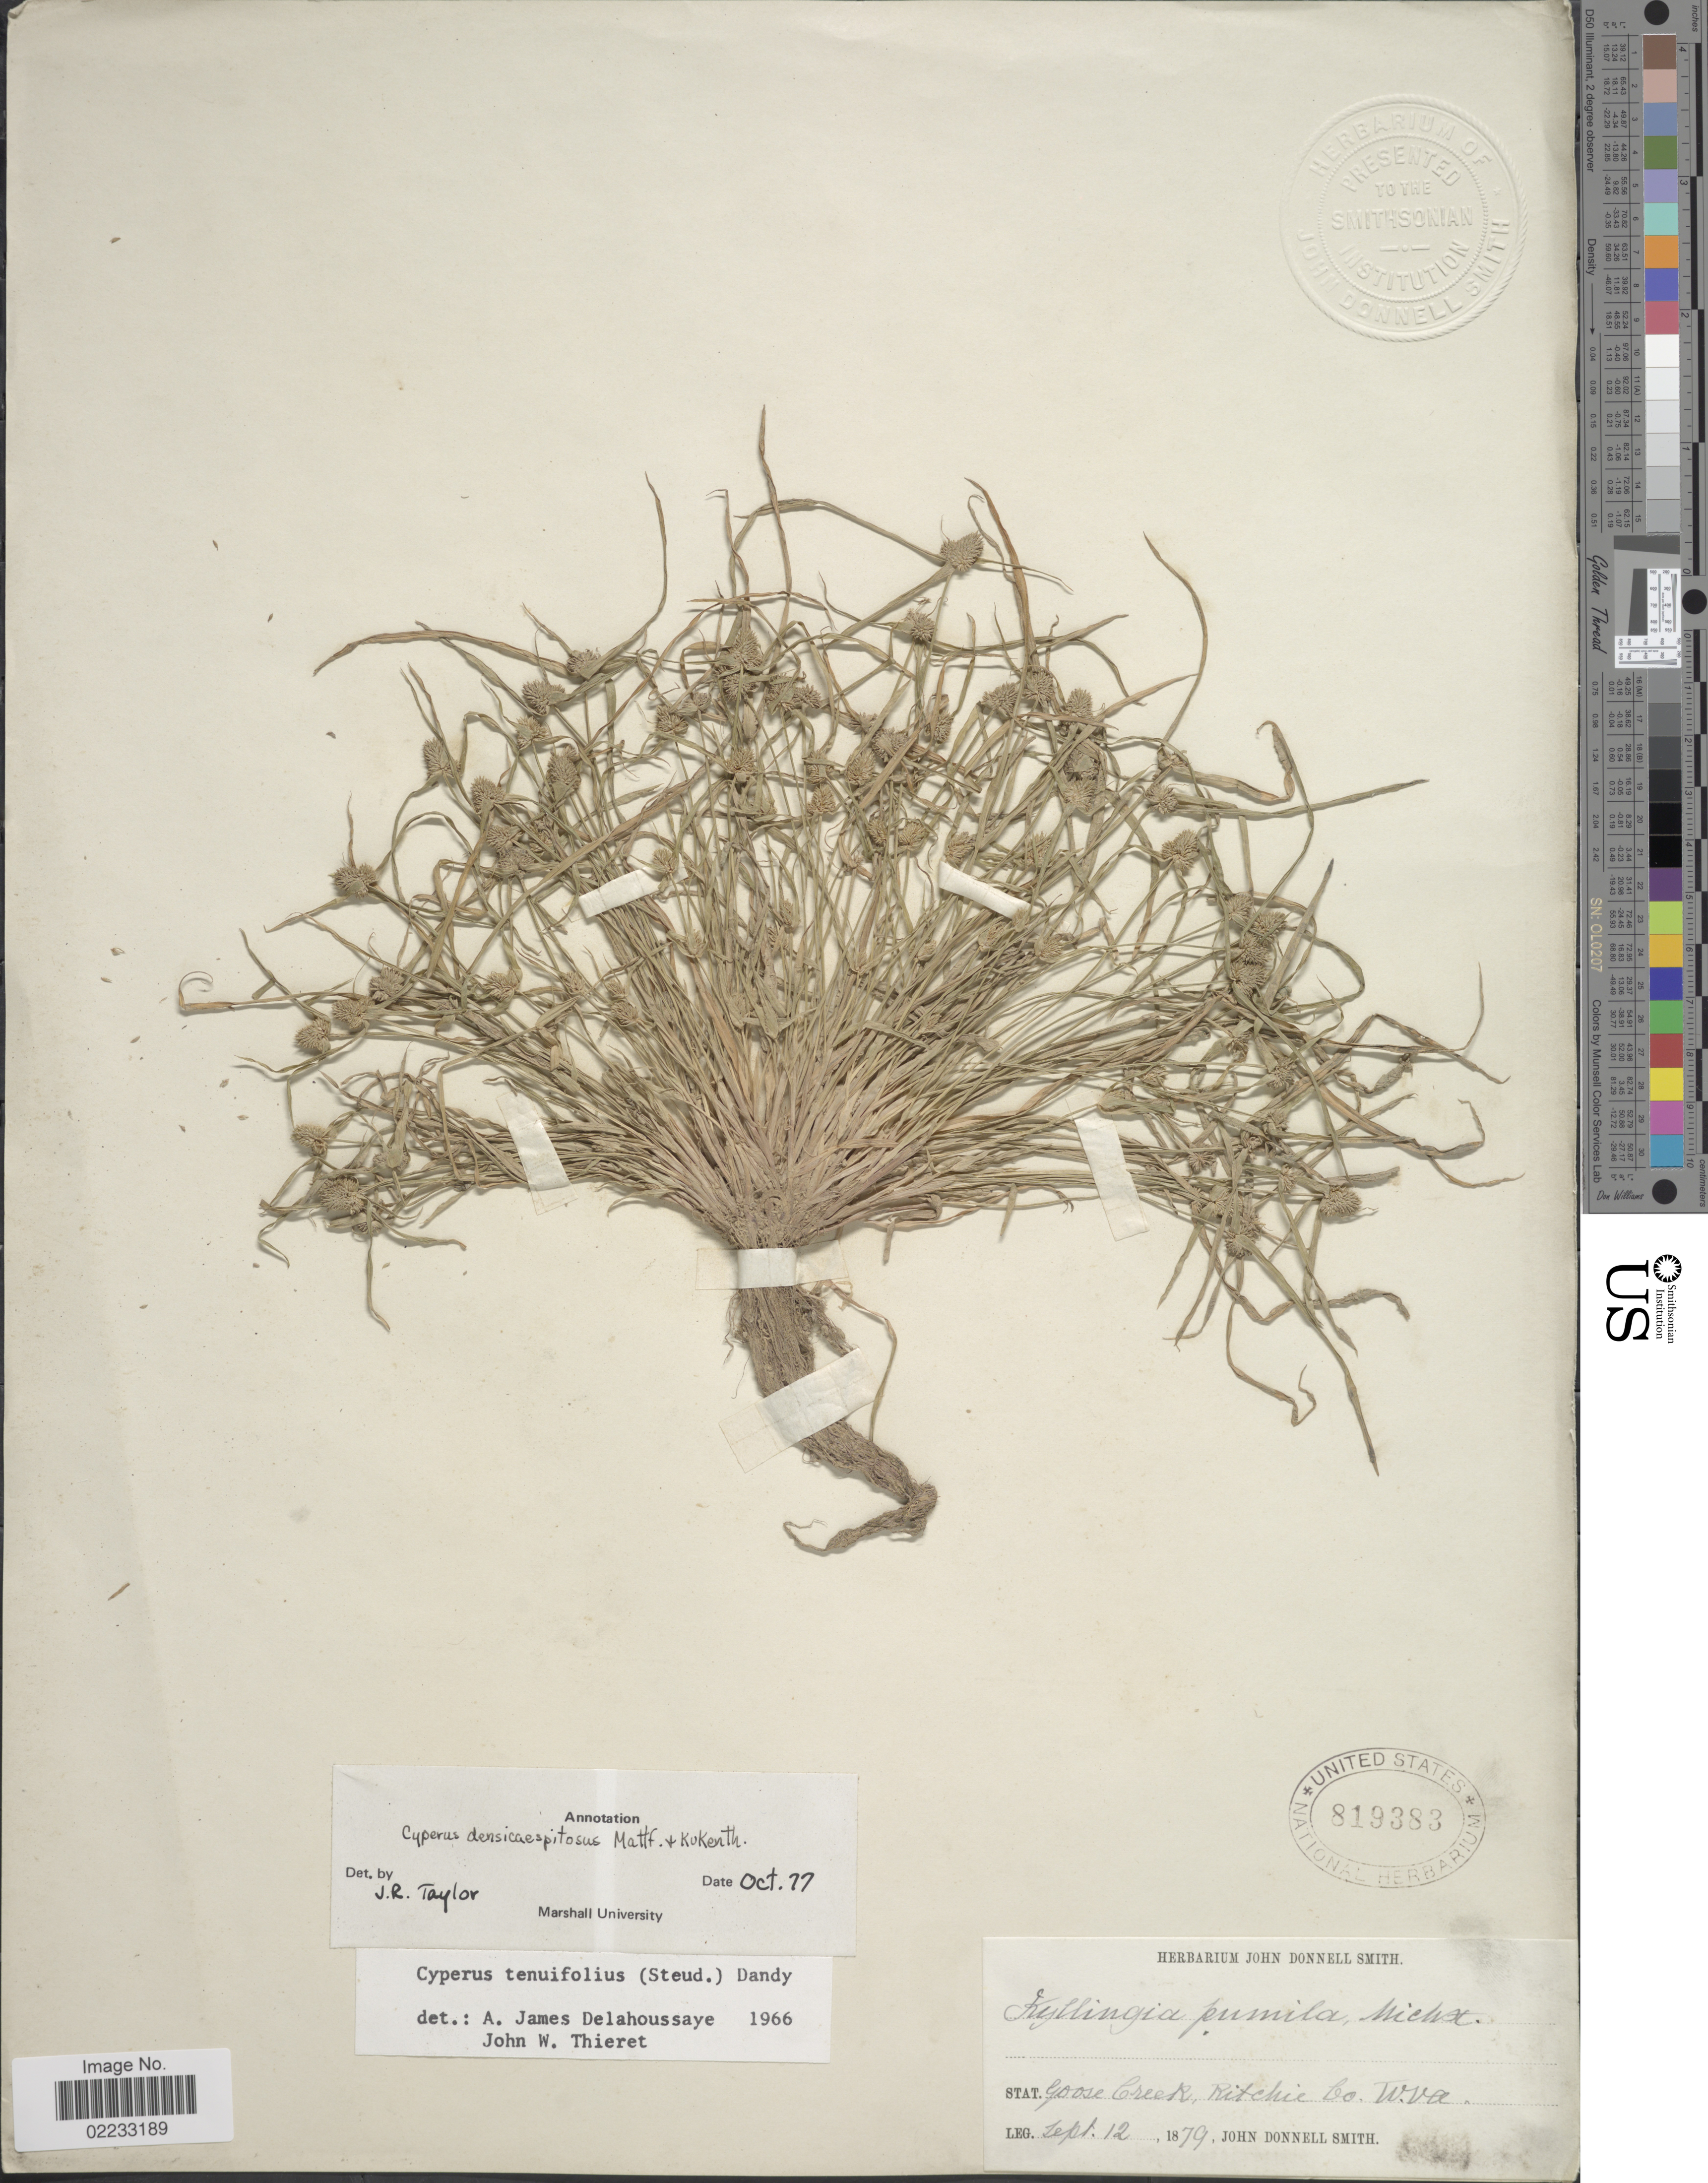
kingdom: Plantae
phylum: Tracheophyta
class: Liliopsida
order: Poales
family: Cyperaceae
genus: Cyperus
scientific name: Cyperus hortensis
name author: (Salzm. ex Steud.) Dorr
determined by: Strong, Mark T., (BOT), Smithsonian Institution - National Museum of Natural History (UNITED STATES)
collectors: J. Donnell Smith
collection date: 1879-09-12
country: United States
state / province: West Virginia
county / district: Ritchie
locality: Goose Creek, Ritchie Co.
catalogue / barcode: US 819383